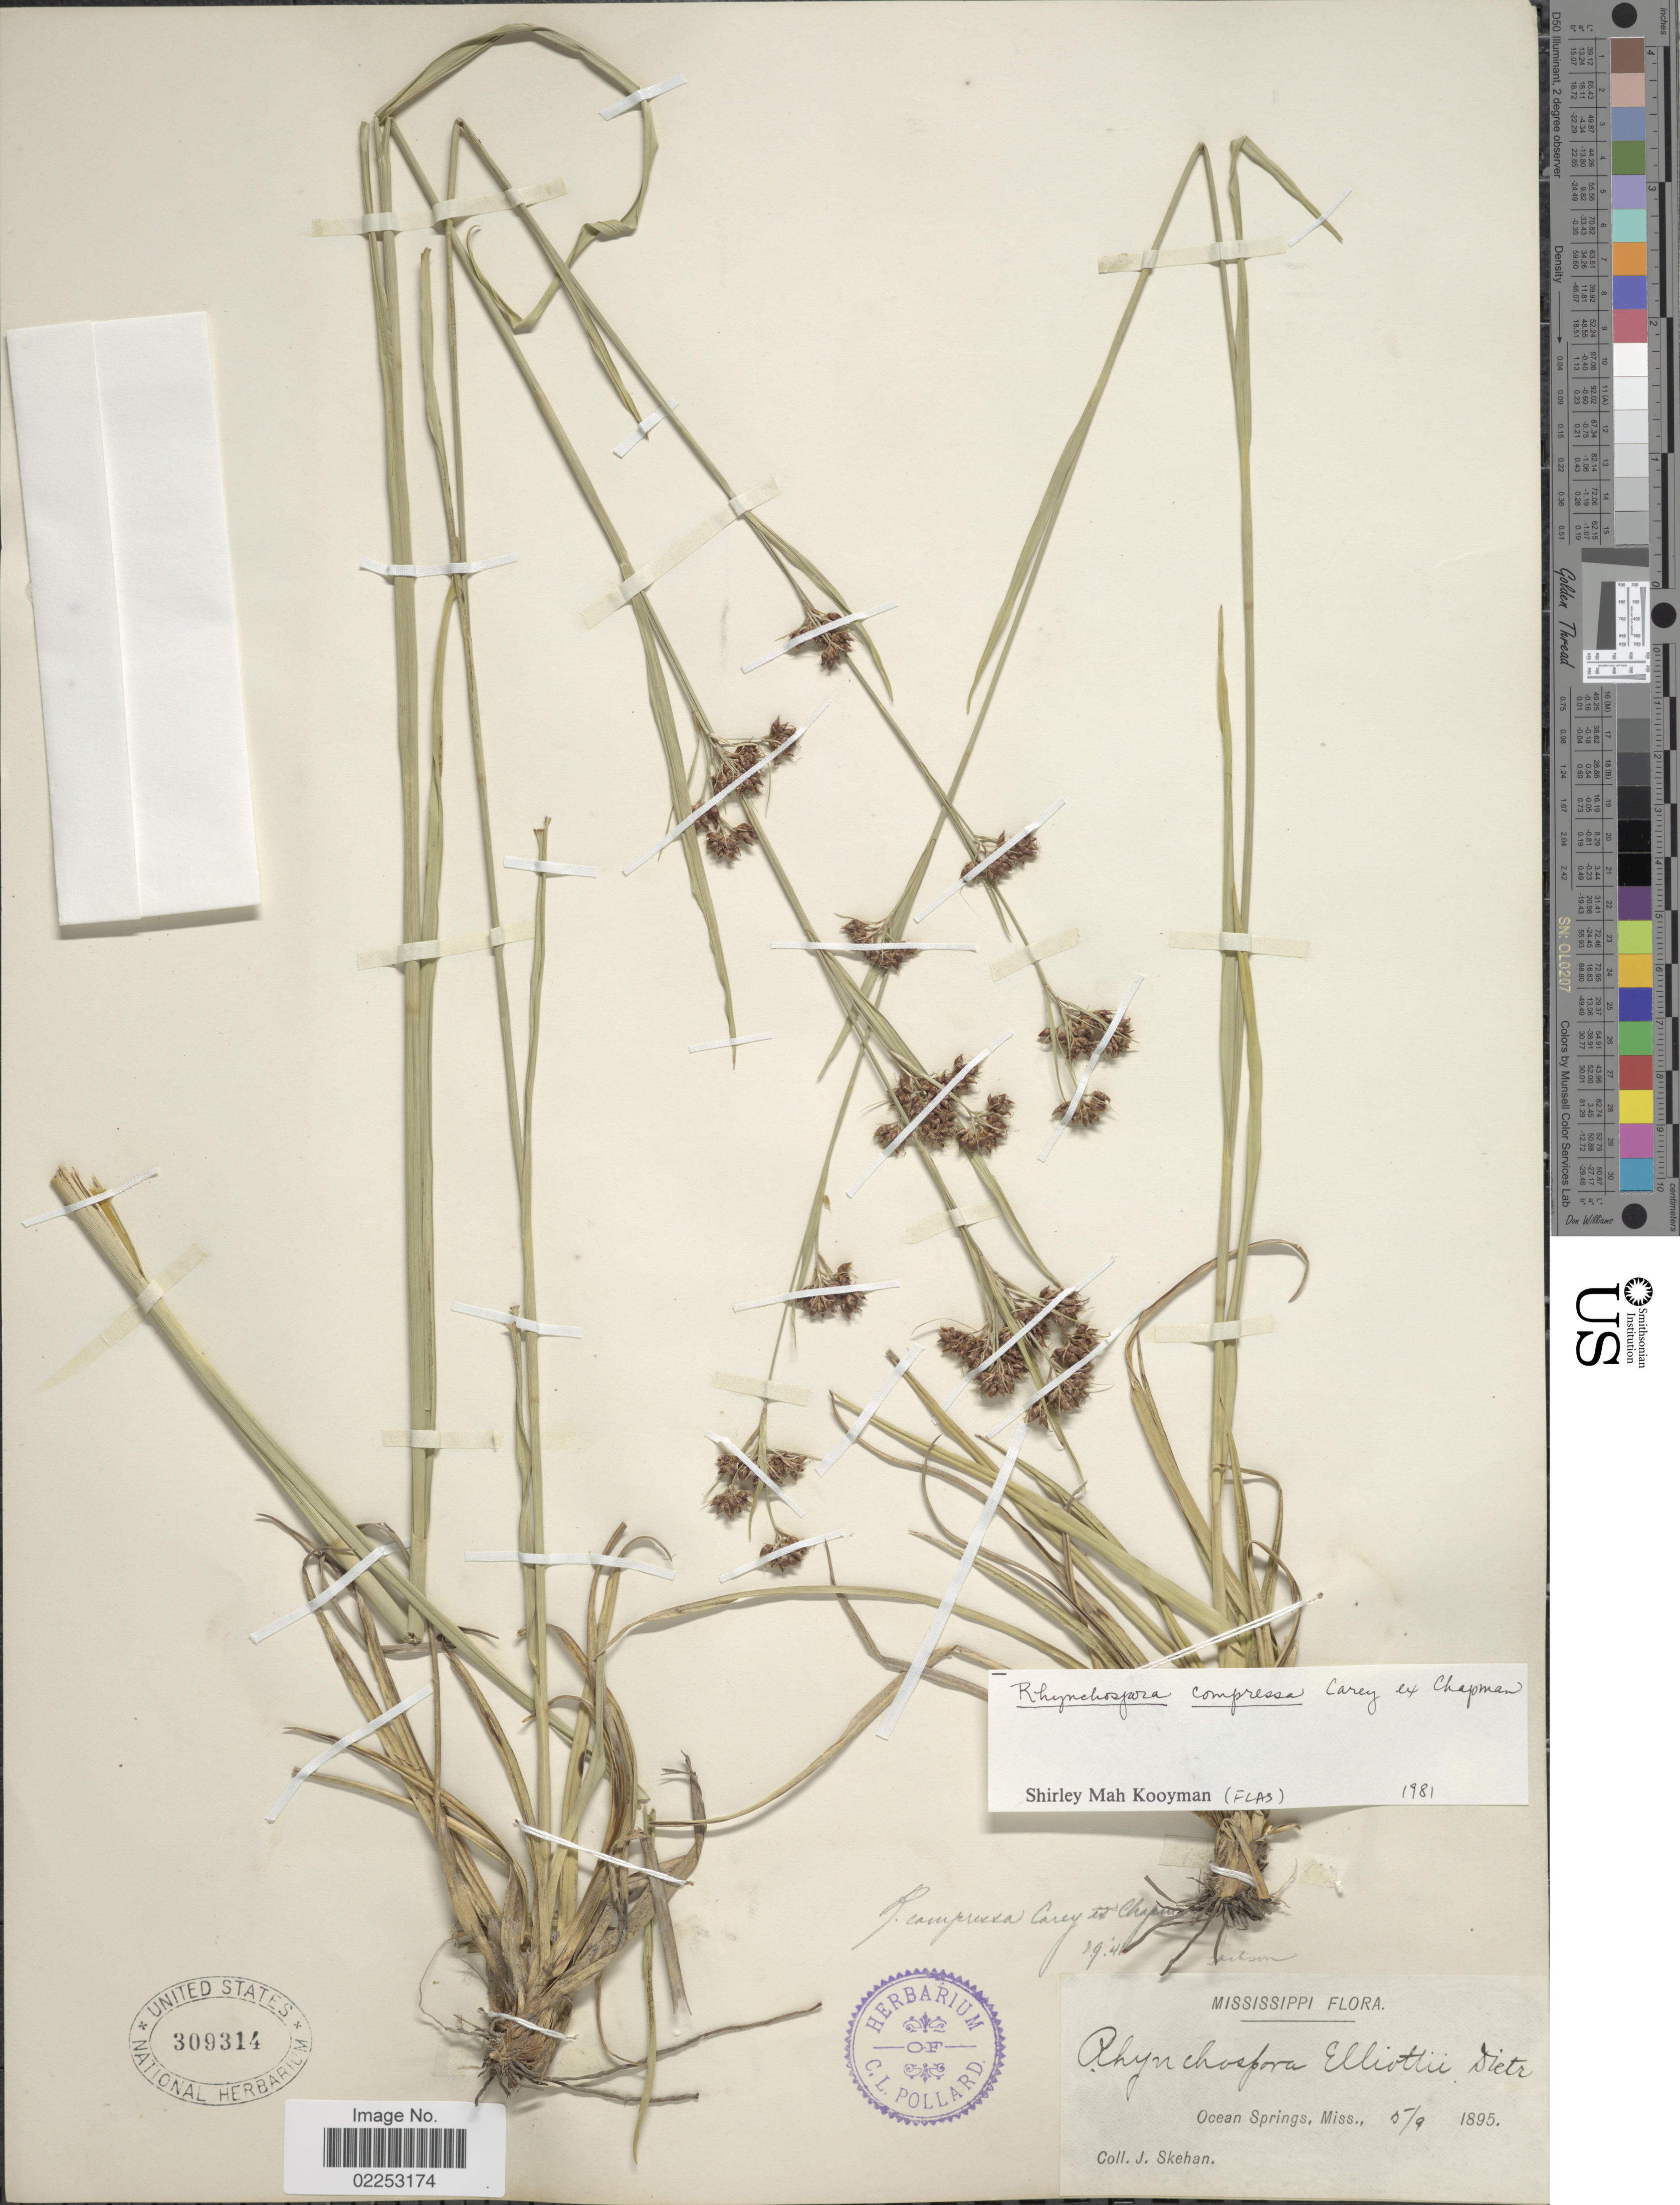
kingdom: Plantae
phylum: Tracheophyta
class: Liliopsida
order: Poales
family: Cyperaceae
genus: Rhynchospora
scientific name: Rhynchospora compressa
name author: J. Carey ex Chapm.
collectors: J. Skehan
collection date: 1895-05-09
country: United States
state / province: Mississippi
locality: Ocean Springs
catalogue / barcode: US 309314